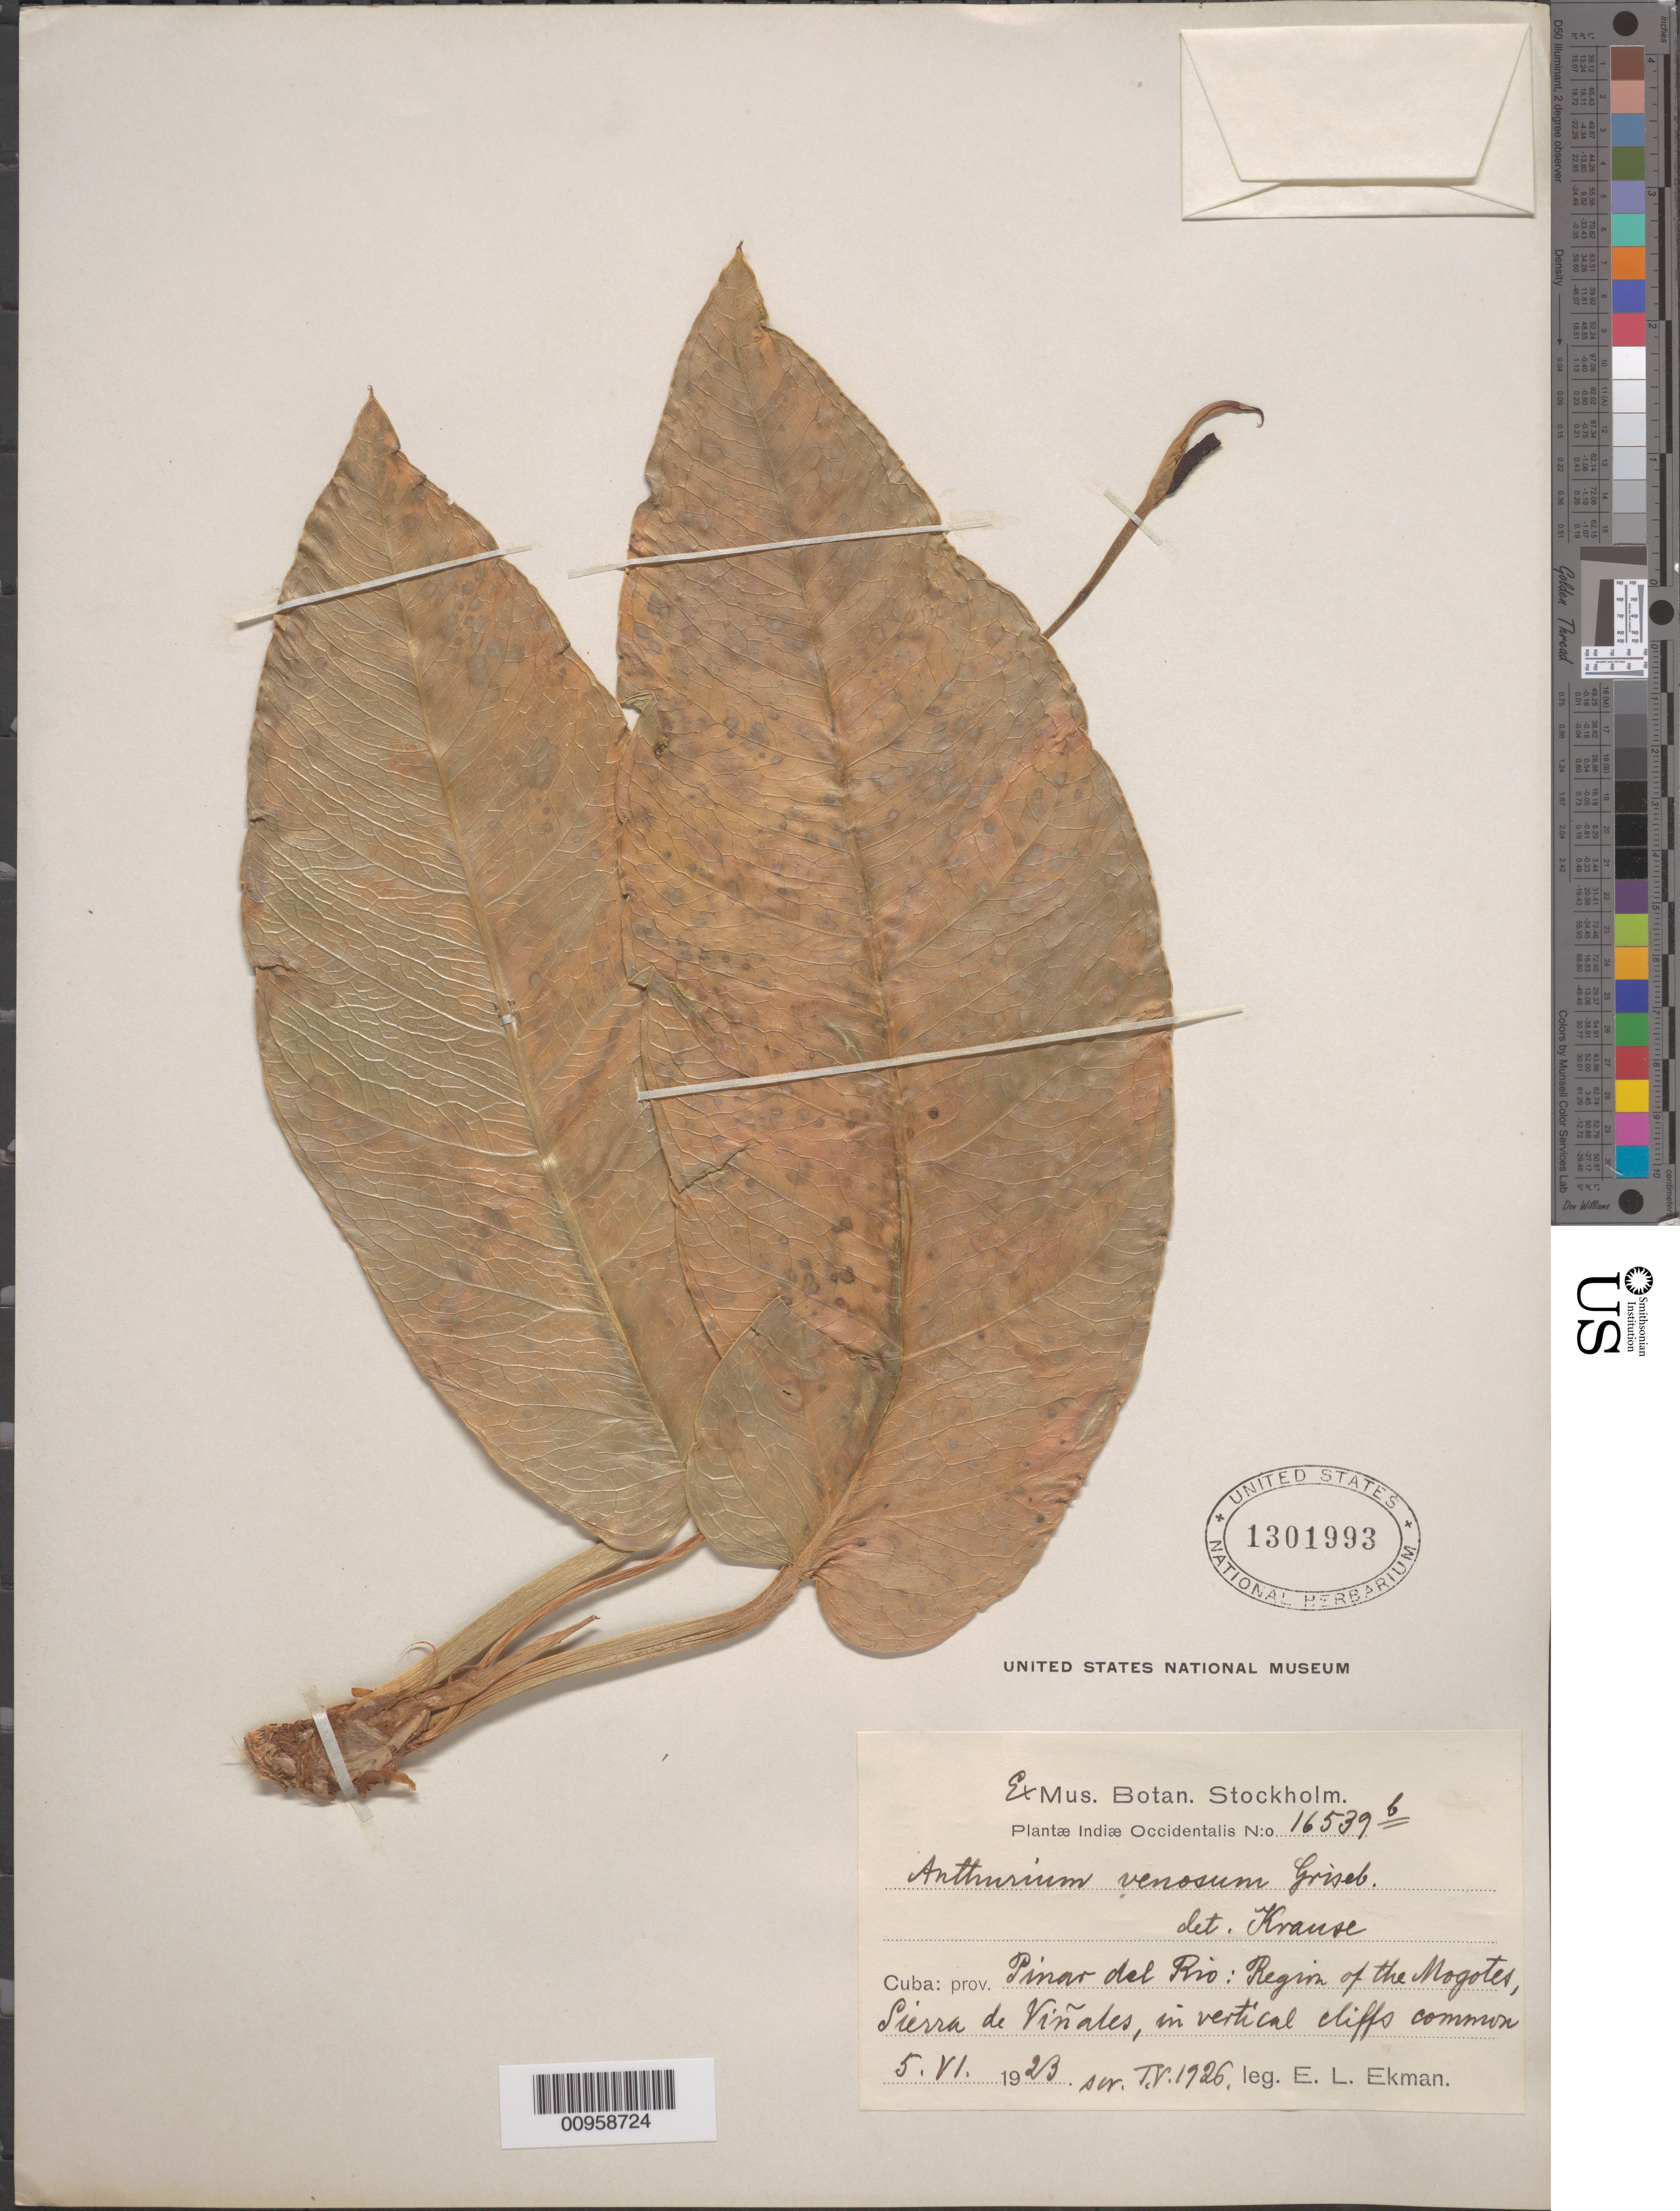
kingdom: Plantae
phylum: Tracheophyta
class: Liliopsida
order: Alismatales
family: Araceae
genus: Anthurium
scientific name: Anthurium venosum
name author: Griseb.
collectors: E. L. Ekman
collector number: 16539B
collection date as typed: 05 Jun 1923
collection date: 1923-06-05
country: Cuba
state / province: Pinar del Rio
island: Cuba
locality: Region of the Mogotes, Sierra de Viñales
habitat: In vertical cliffs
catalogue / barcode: US 1301993